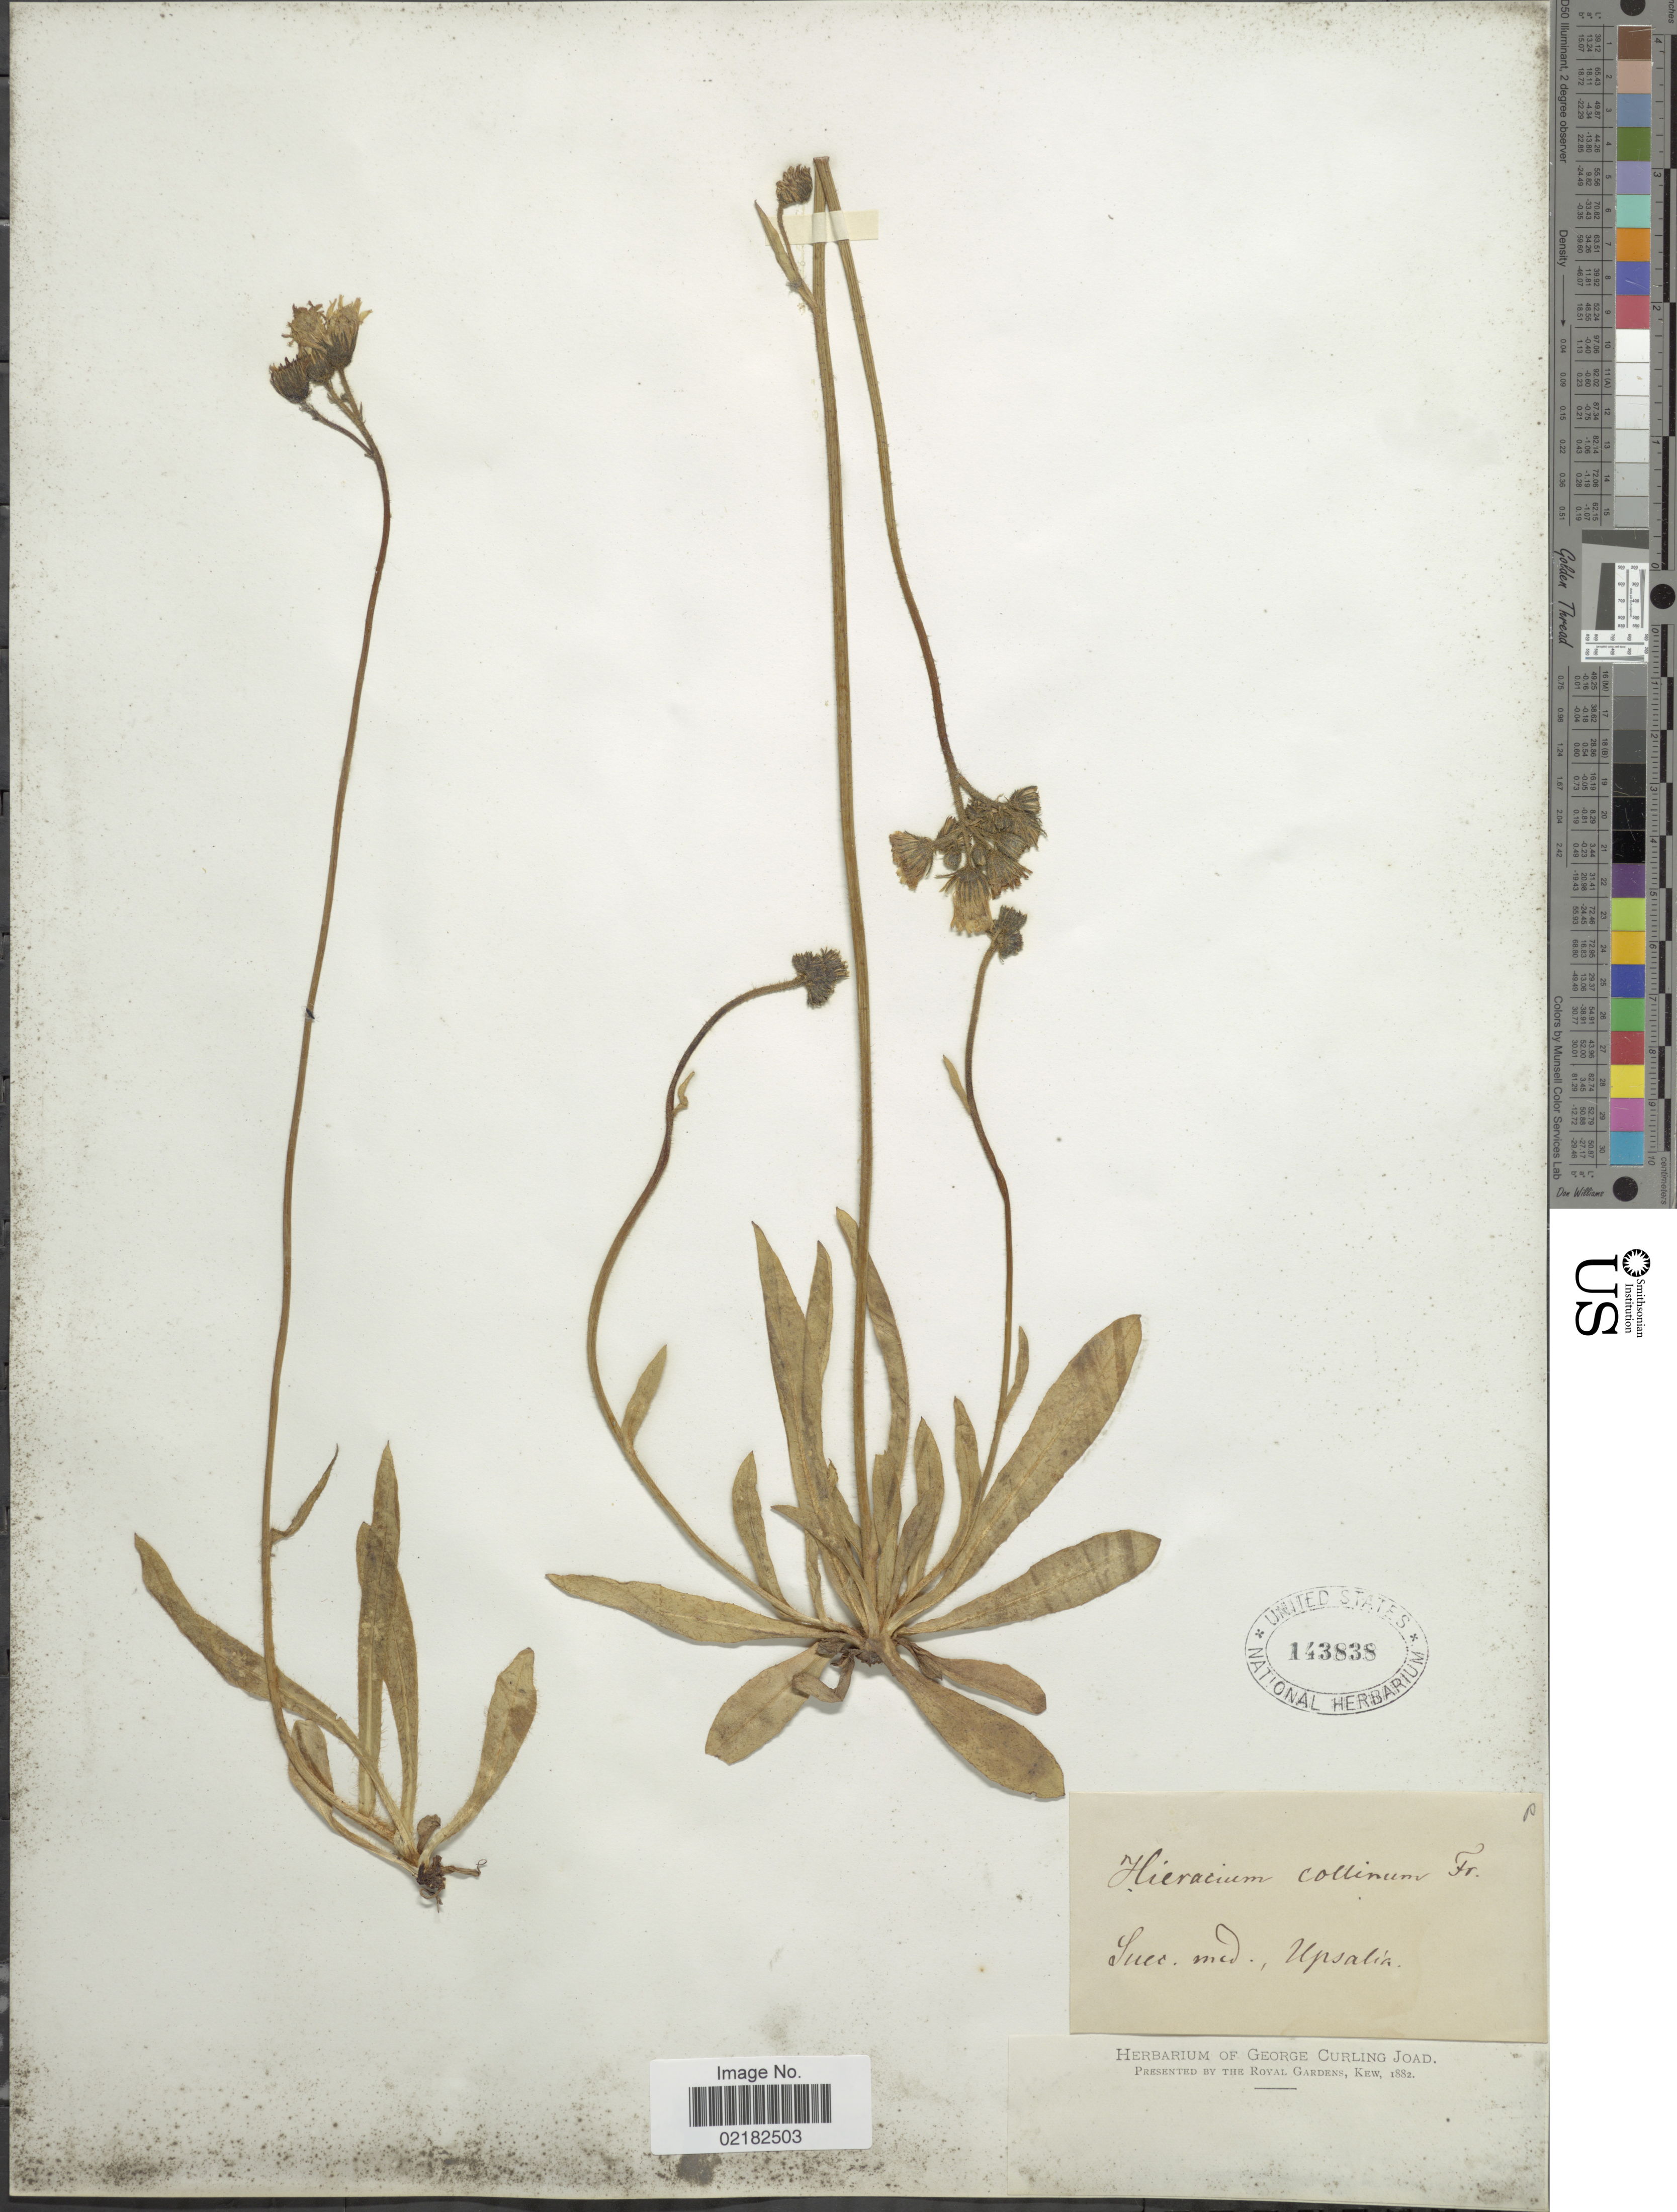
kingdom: Plantae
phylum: Tracheophyta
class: Magnoliopsida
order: Asterales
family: Asteraceae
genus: Pilosella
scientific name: Pilosella cymosa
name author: (L.) F.W. Schultz & Sch. Bip.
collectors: ex herb. George Curling Joad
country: Sweden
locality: Suec. med., Upsalia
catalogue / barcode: US 143838